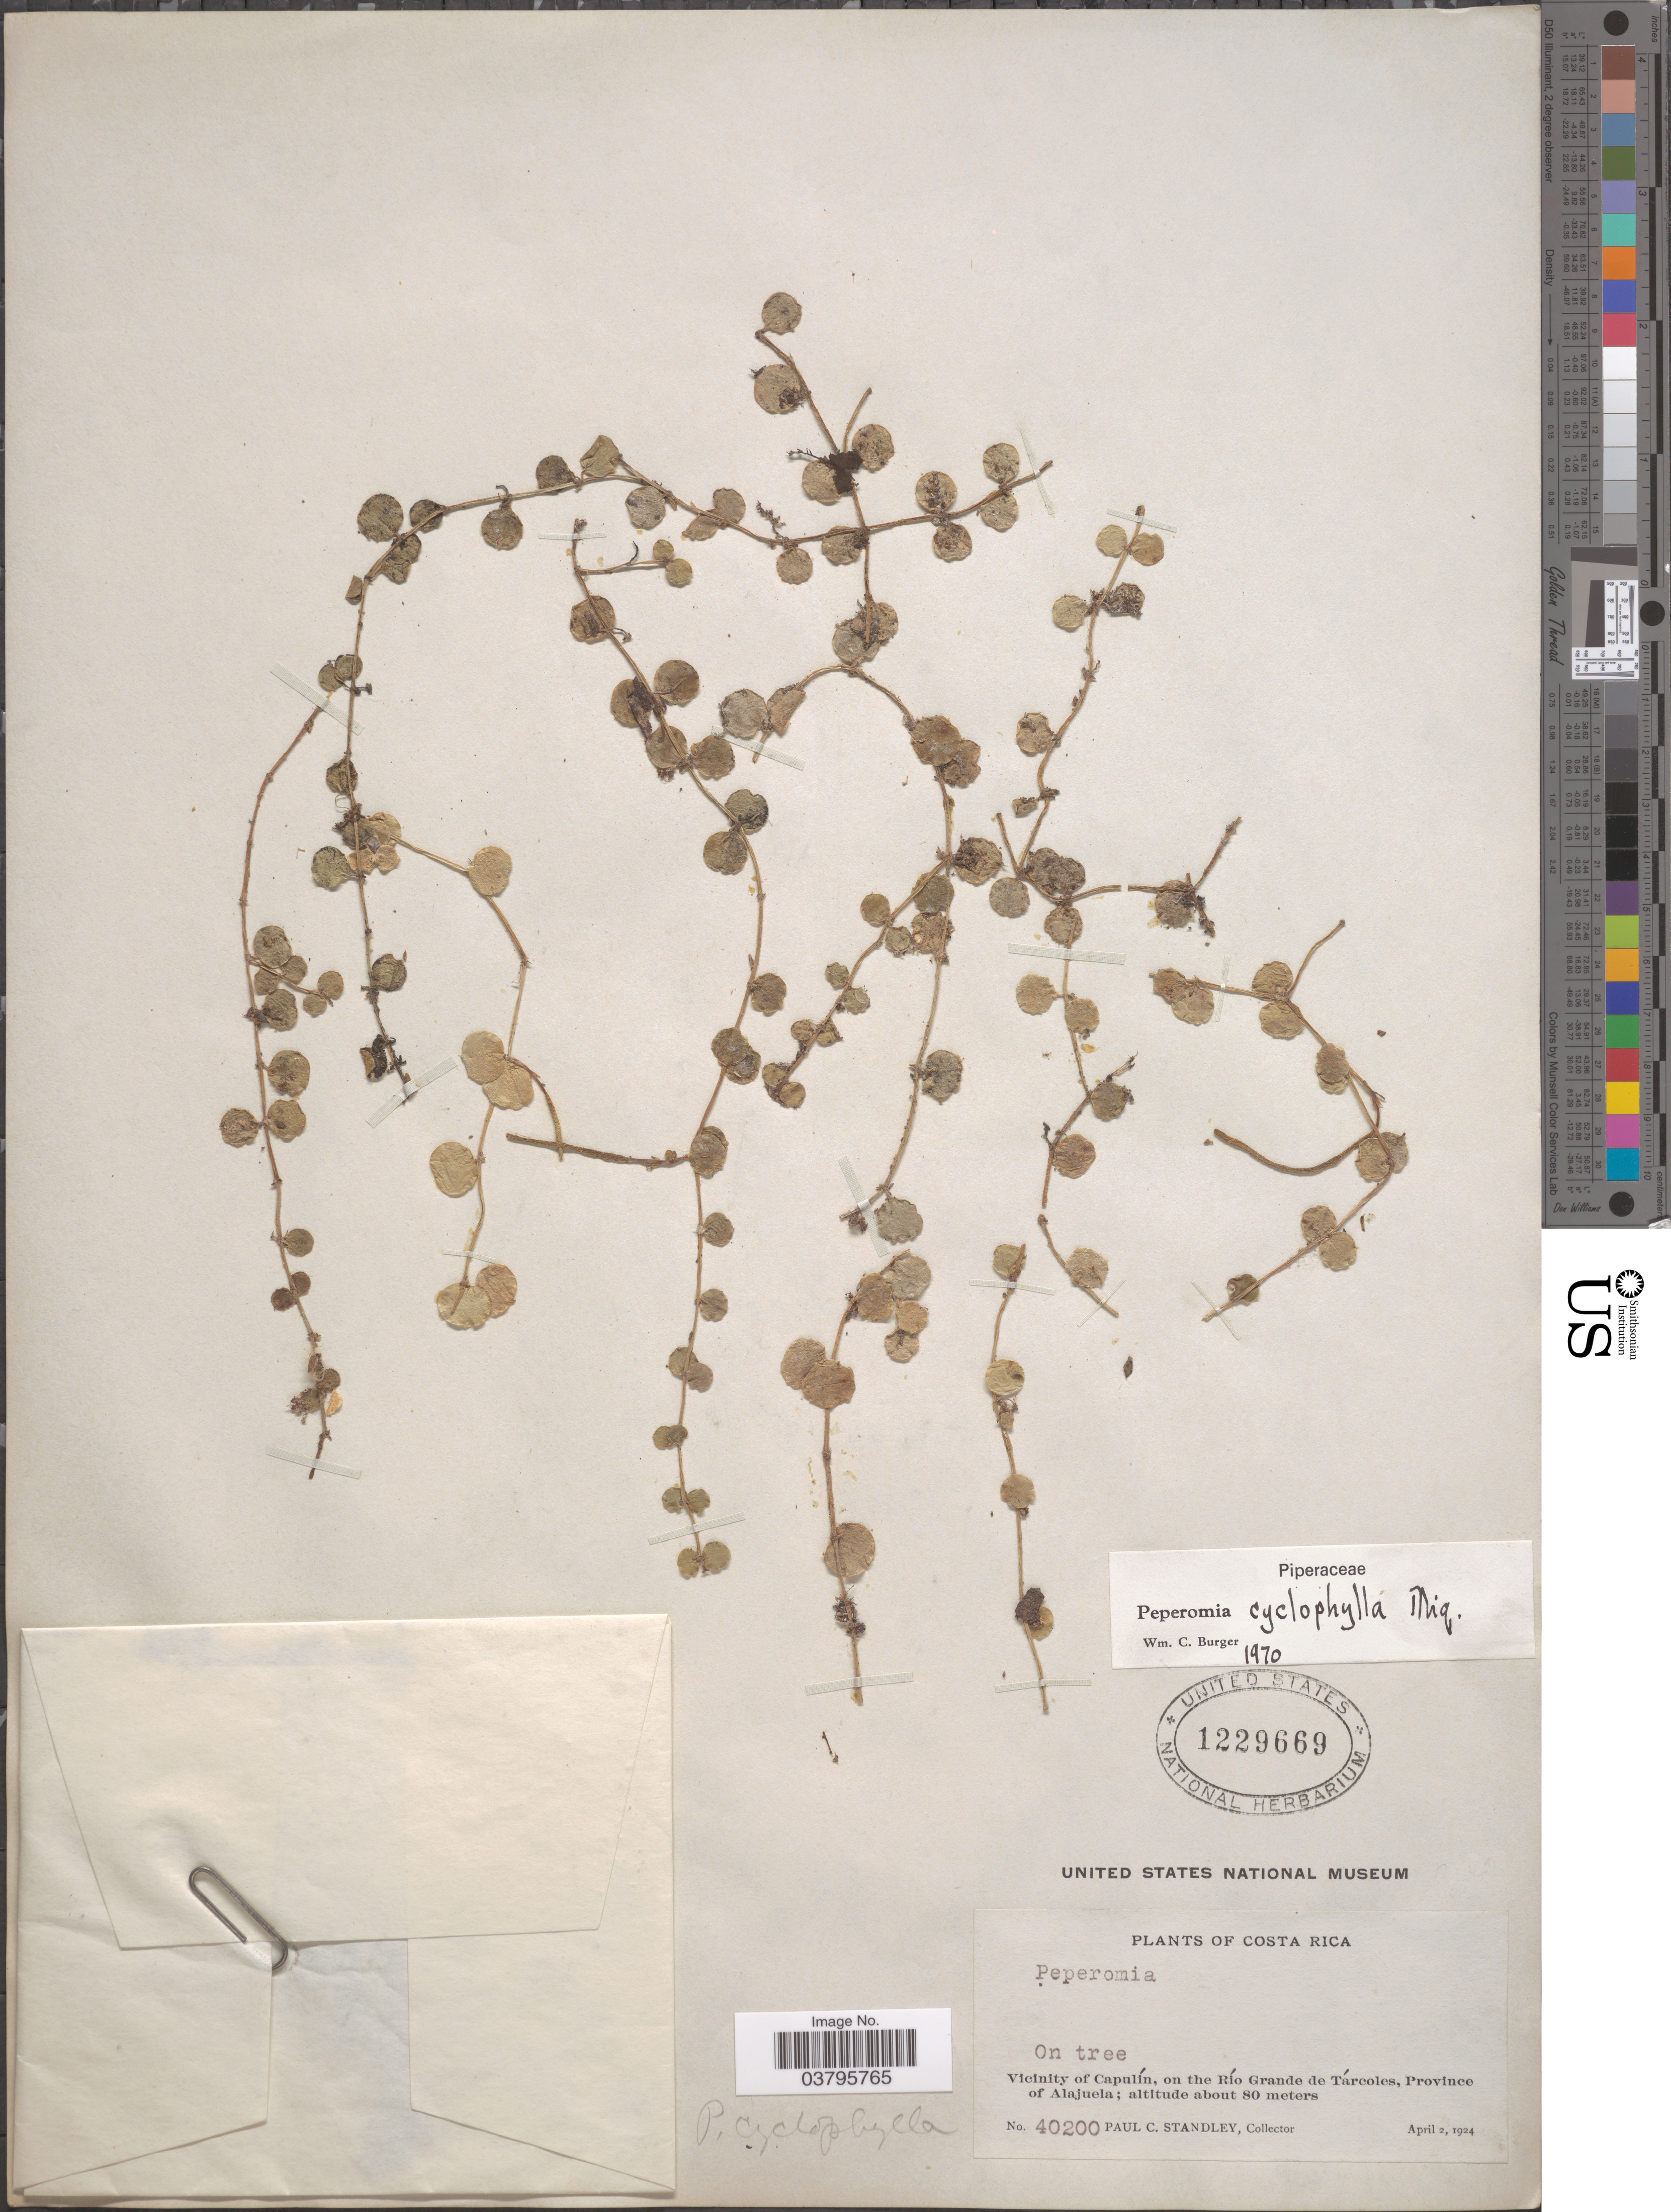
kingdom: Plantae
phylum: Tracheophyta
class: Magnoliopsida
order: Piperales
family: Piperaceae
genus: Peperomia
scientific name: Peperomia cyclophylla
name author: Miq.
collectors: P. C. Standley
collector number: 40200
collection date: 1924-04-02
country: Costa Rica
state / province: Alajuela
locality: Vicinity of Capulín, on the Río Grande de Tárcoles.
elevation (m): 80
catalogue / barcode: US 1229669